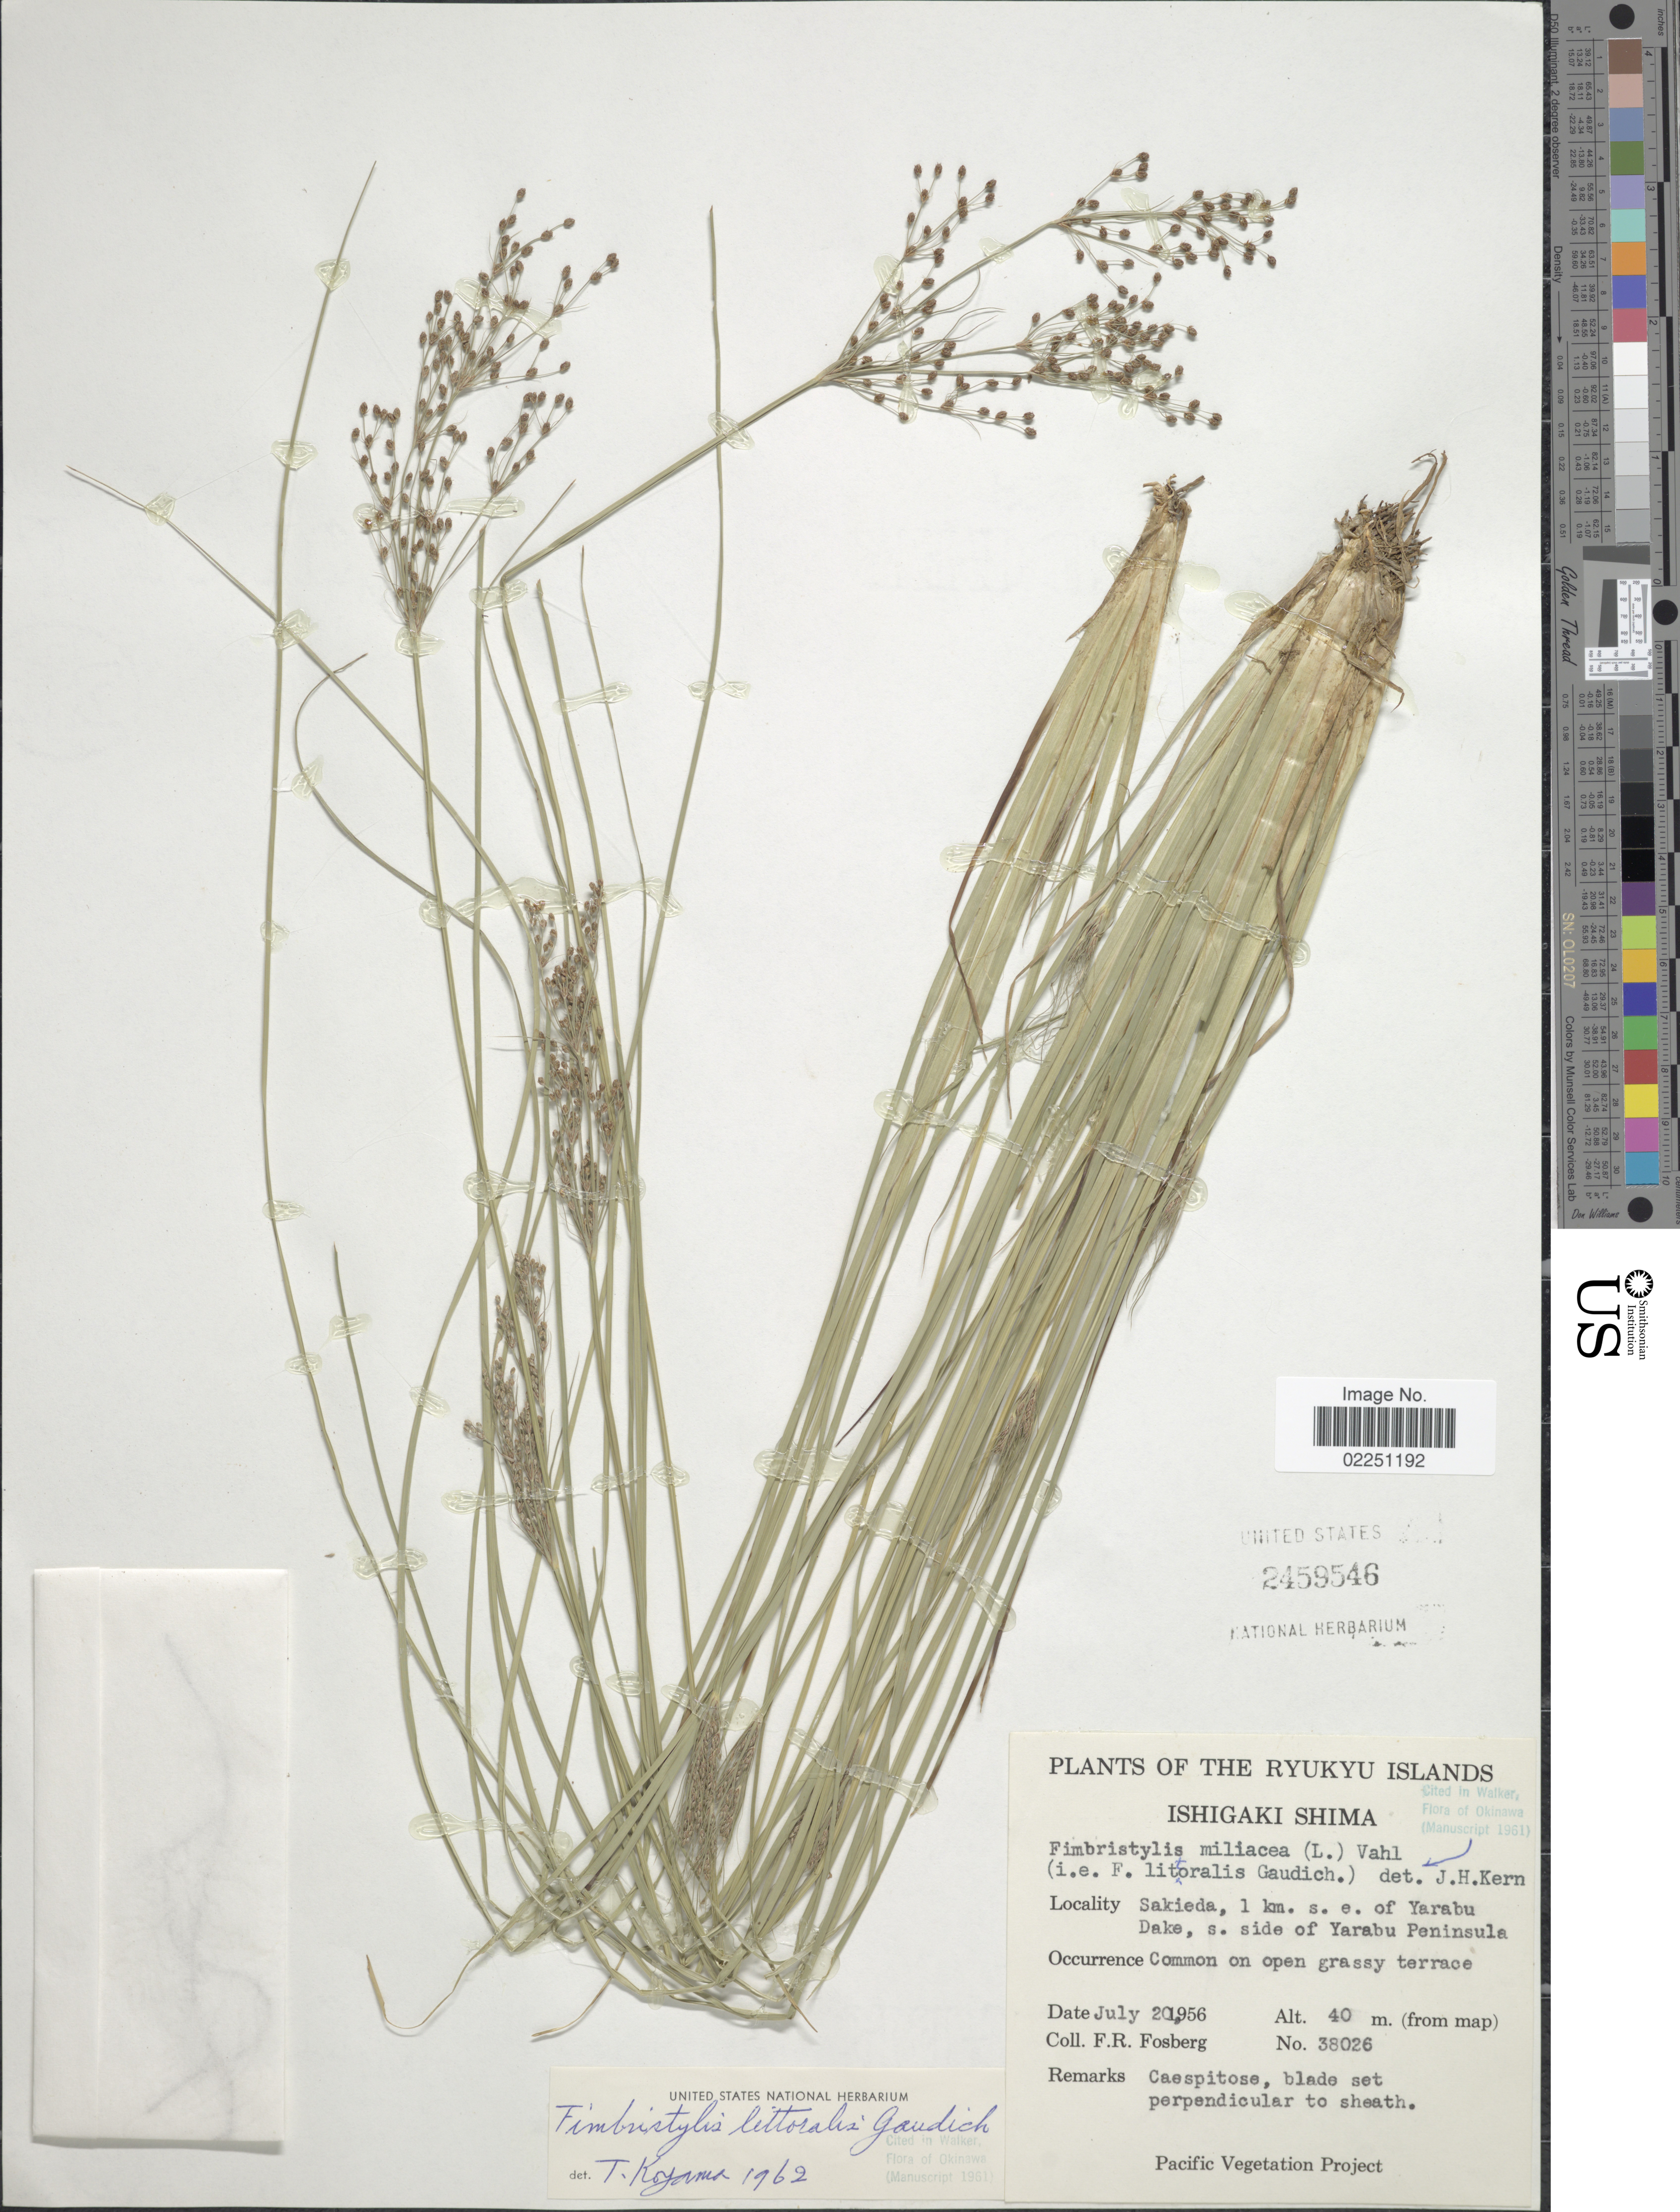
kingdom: Plantae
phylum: Tracheophyta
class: Liliopsida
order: Poales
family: Cyperaceae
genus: Fimbristylis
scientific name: Fimbristylis littoralis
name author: Gaudich.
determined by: Strong, M. T., (US), Smithsonian Institution - National Museum of Natural History (UNITED STATES)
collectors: F. R. Fosberg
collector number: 38026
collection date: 1956-07-20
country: Japan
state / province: Okinawa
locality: Ryukyu Islands. Ishigaki Shima. Sakieda, 1 km. s. e. of Yarabu Dake, s. side of Yarabu Peninsula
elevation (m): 40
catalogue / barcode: US 2459546